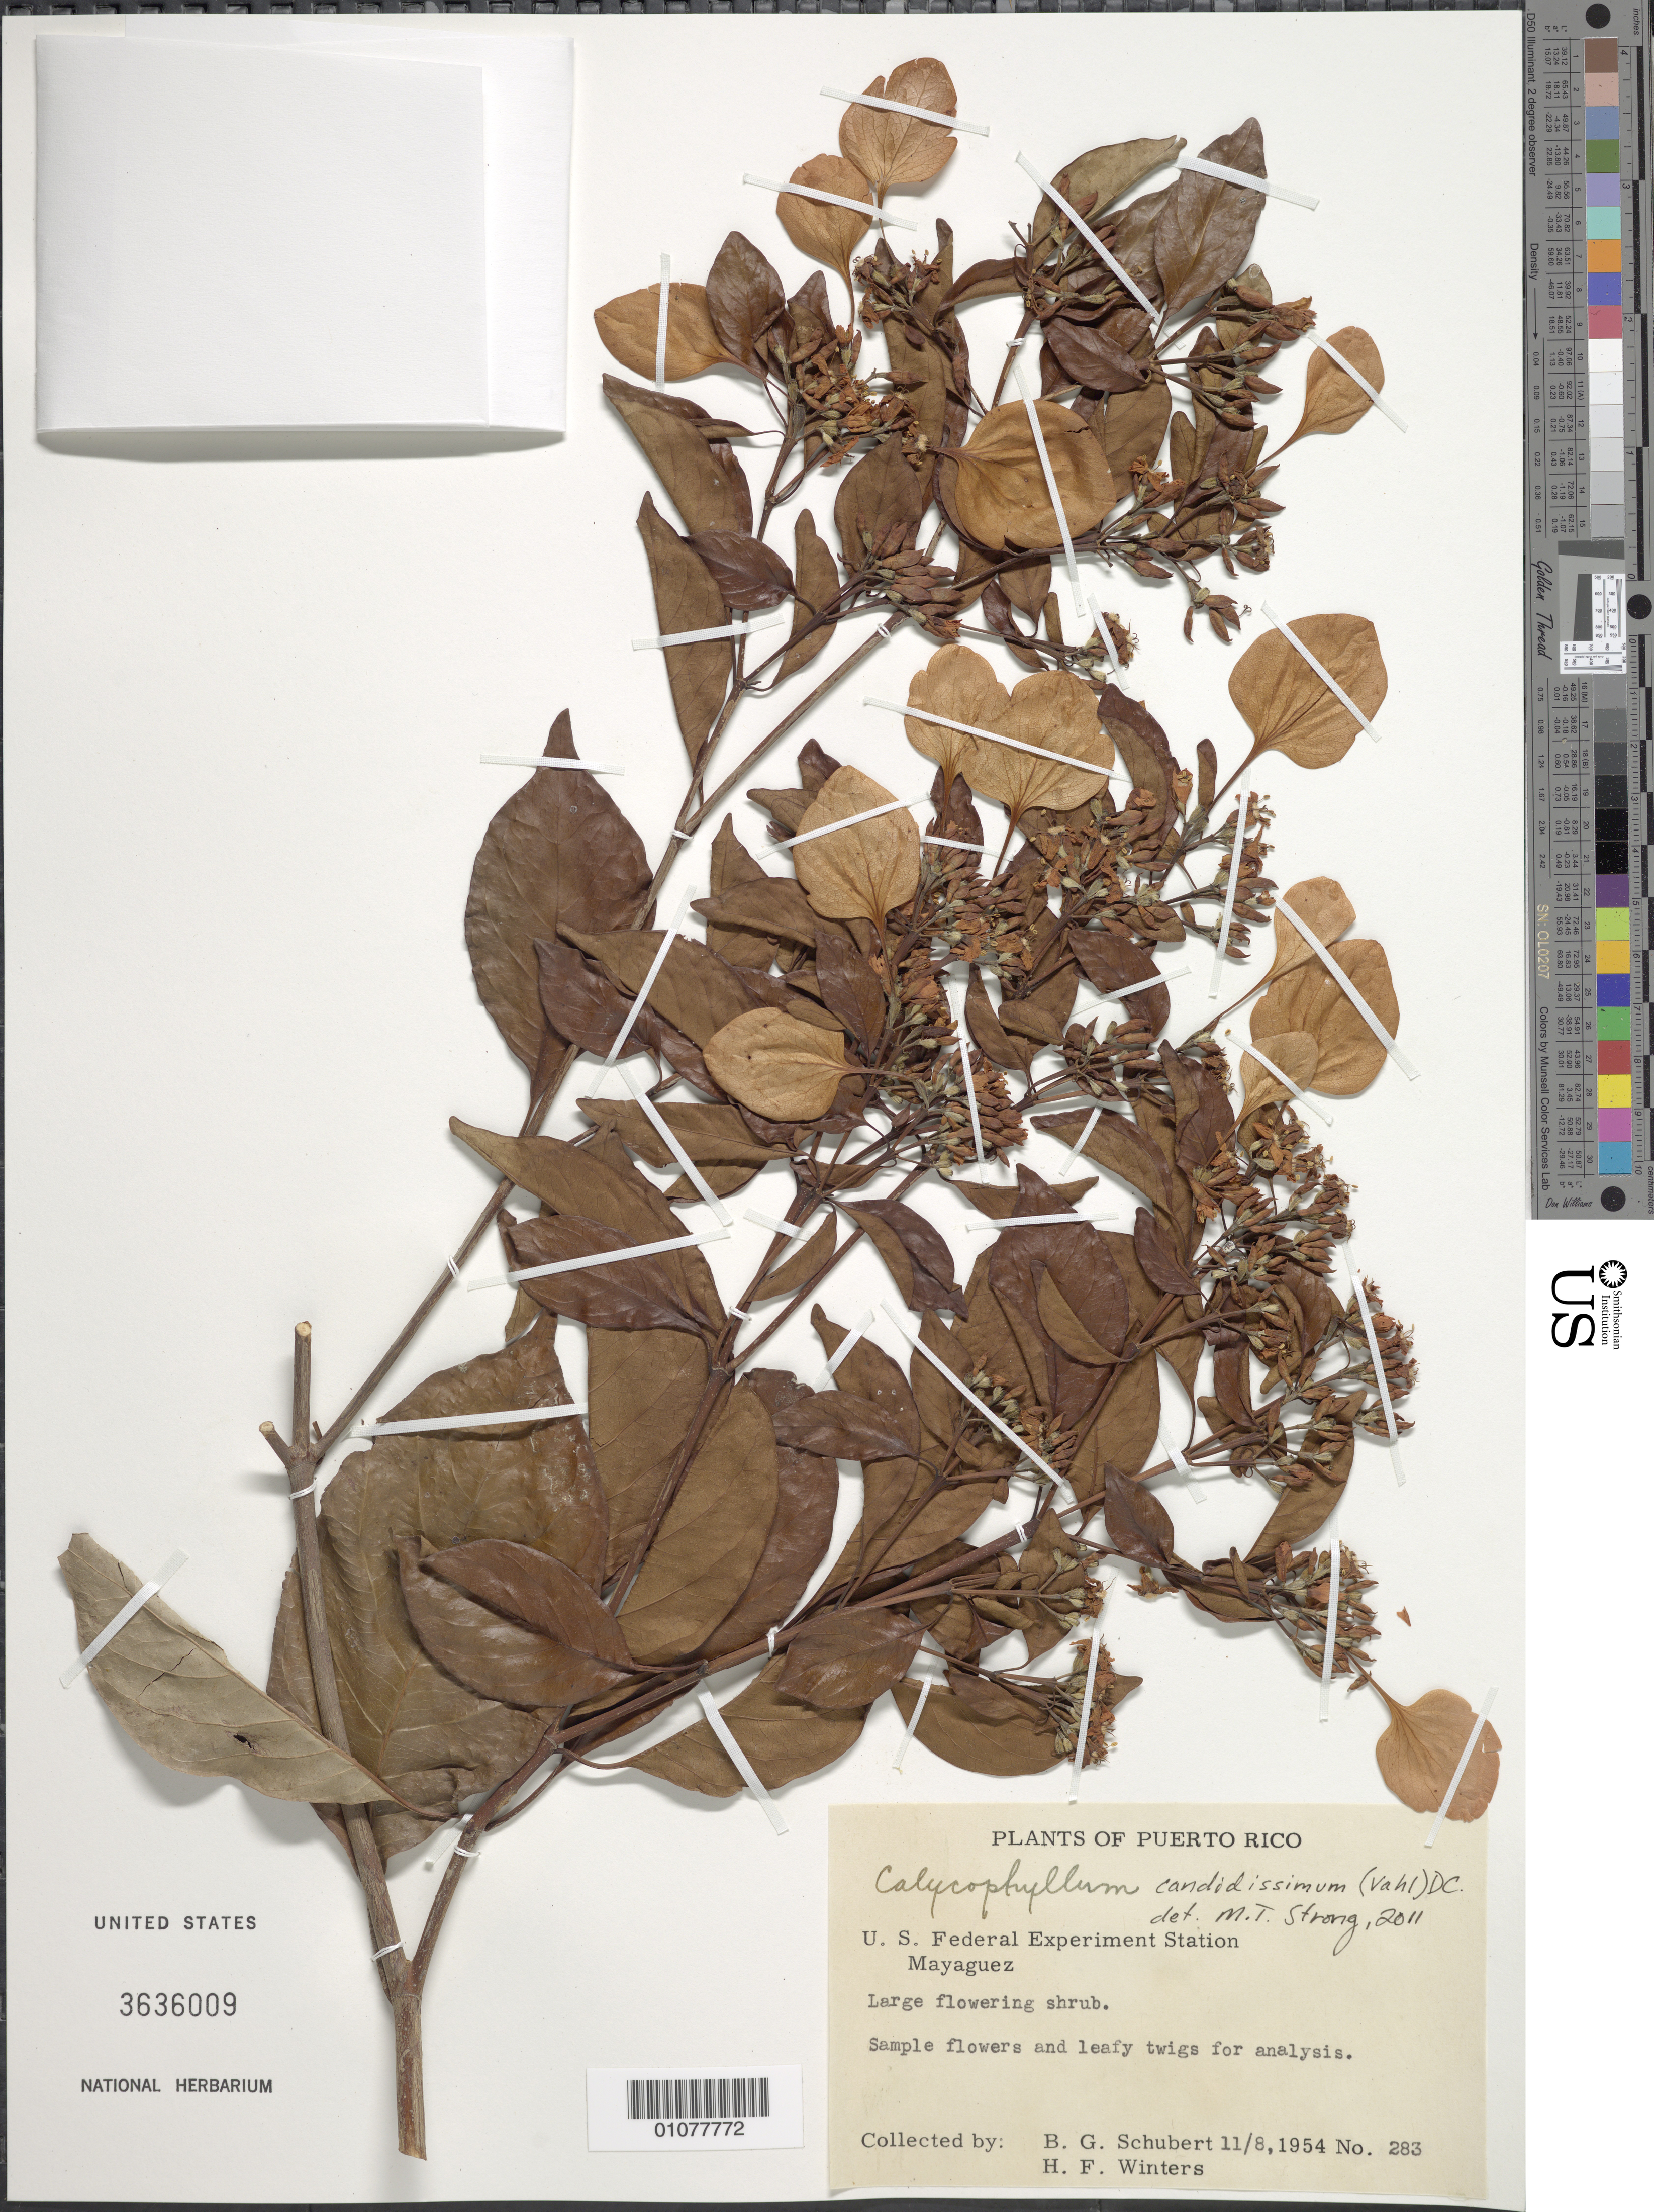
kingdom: Plantae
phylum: Tracheophyta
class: Magnoliopsida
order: Gentianales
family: Rubiaceae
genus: Calycophyllum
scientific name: Calycophyllum candidissimum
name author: (Vahl) DC.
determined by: Strong, M. T., (US), Smithsonian Institution - National Museum of Natural History (UNITED STATES)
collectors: B. Schubert & H. Winters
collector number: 283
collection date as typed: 08 Nov 1954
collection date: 1954-11-08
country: Puerto Rico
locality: U.S. Federal Experiment Station, Mayaguez.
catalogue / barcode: US 3636009